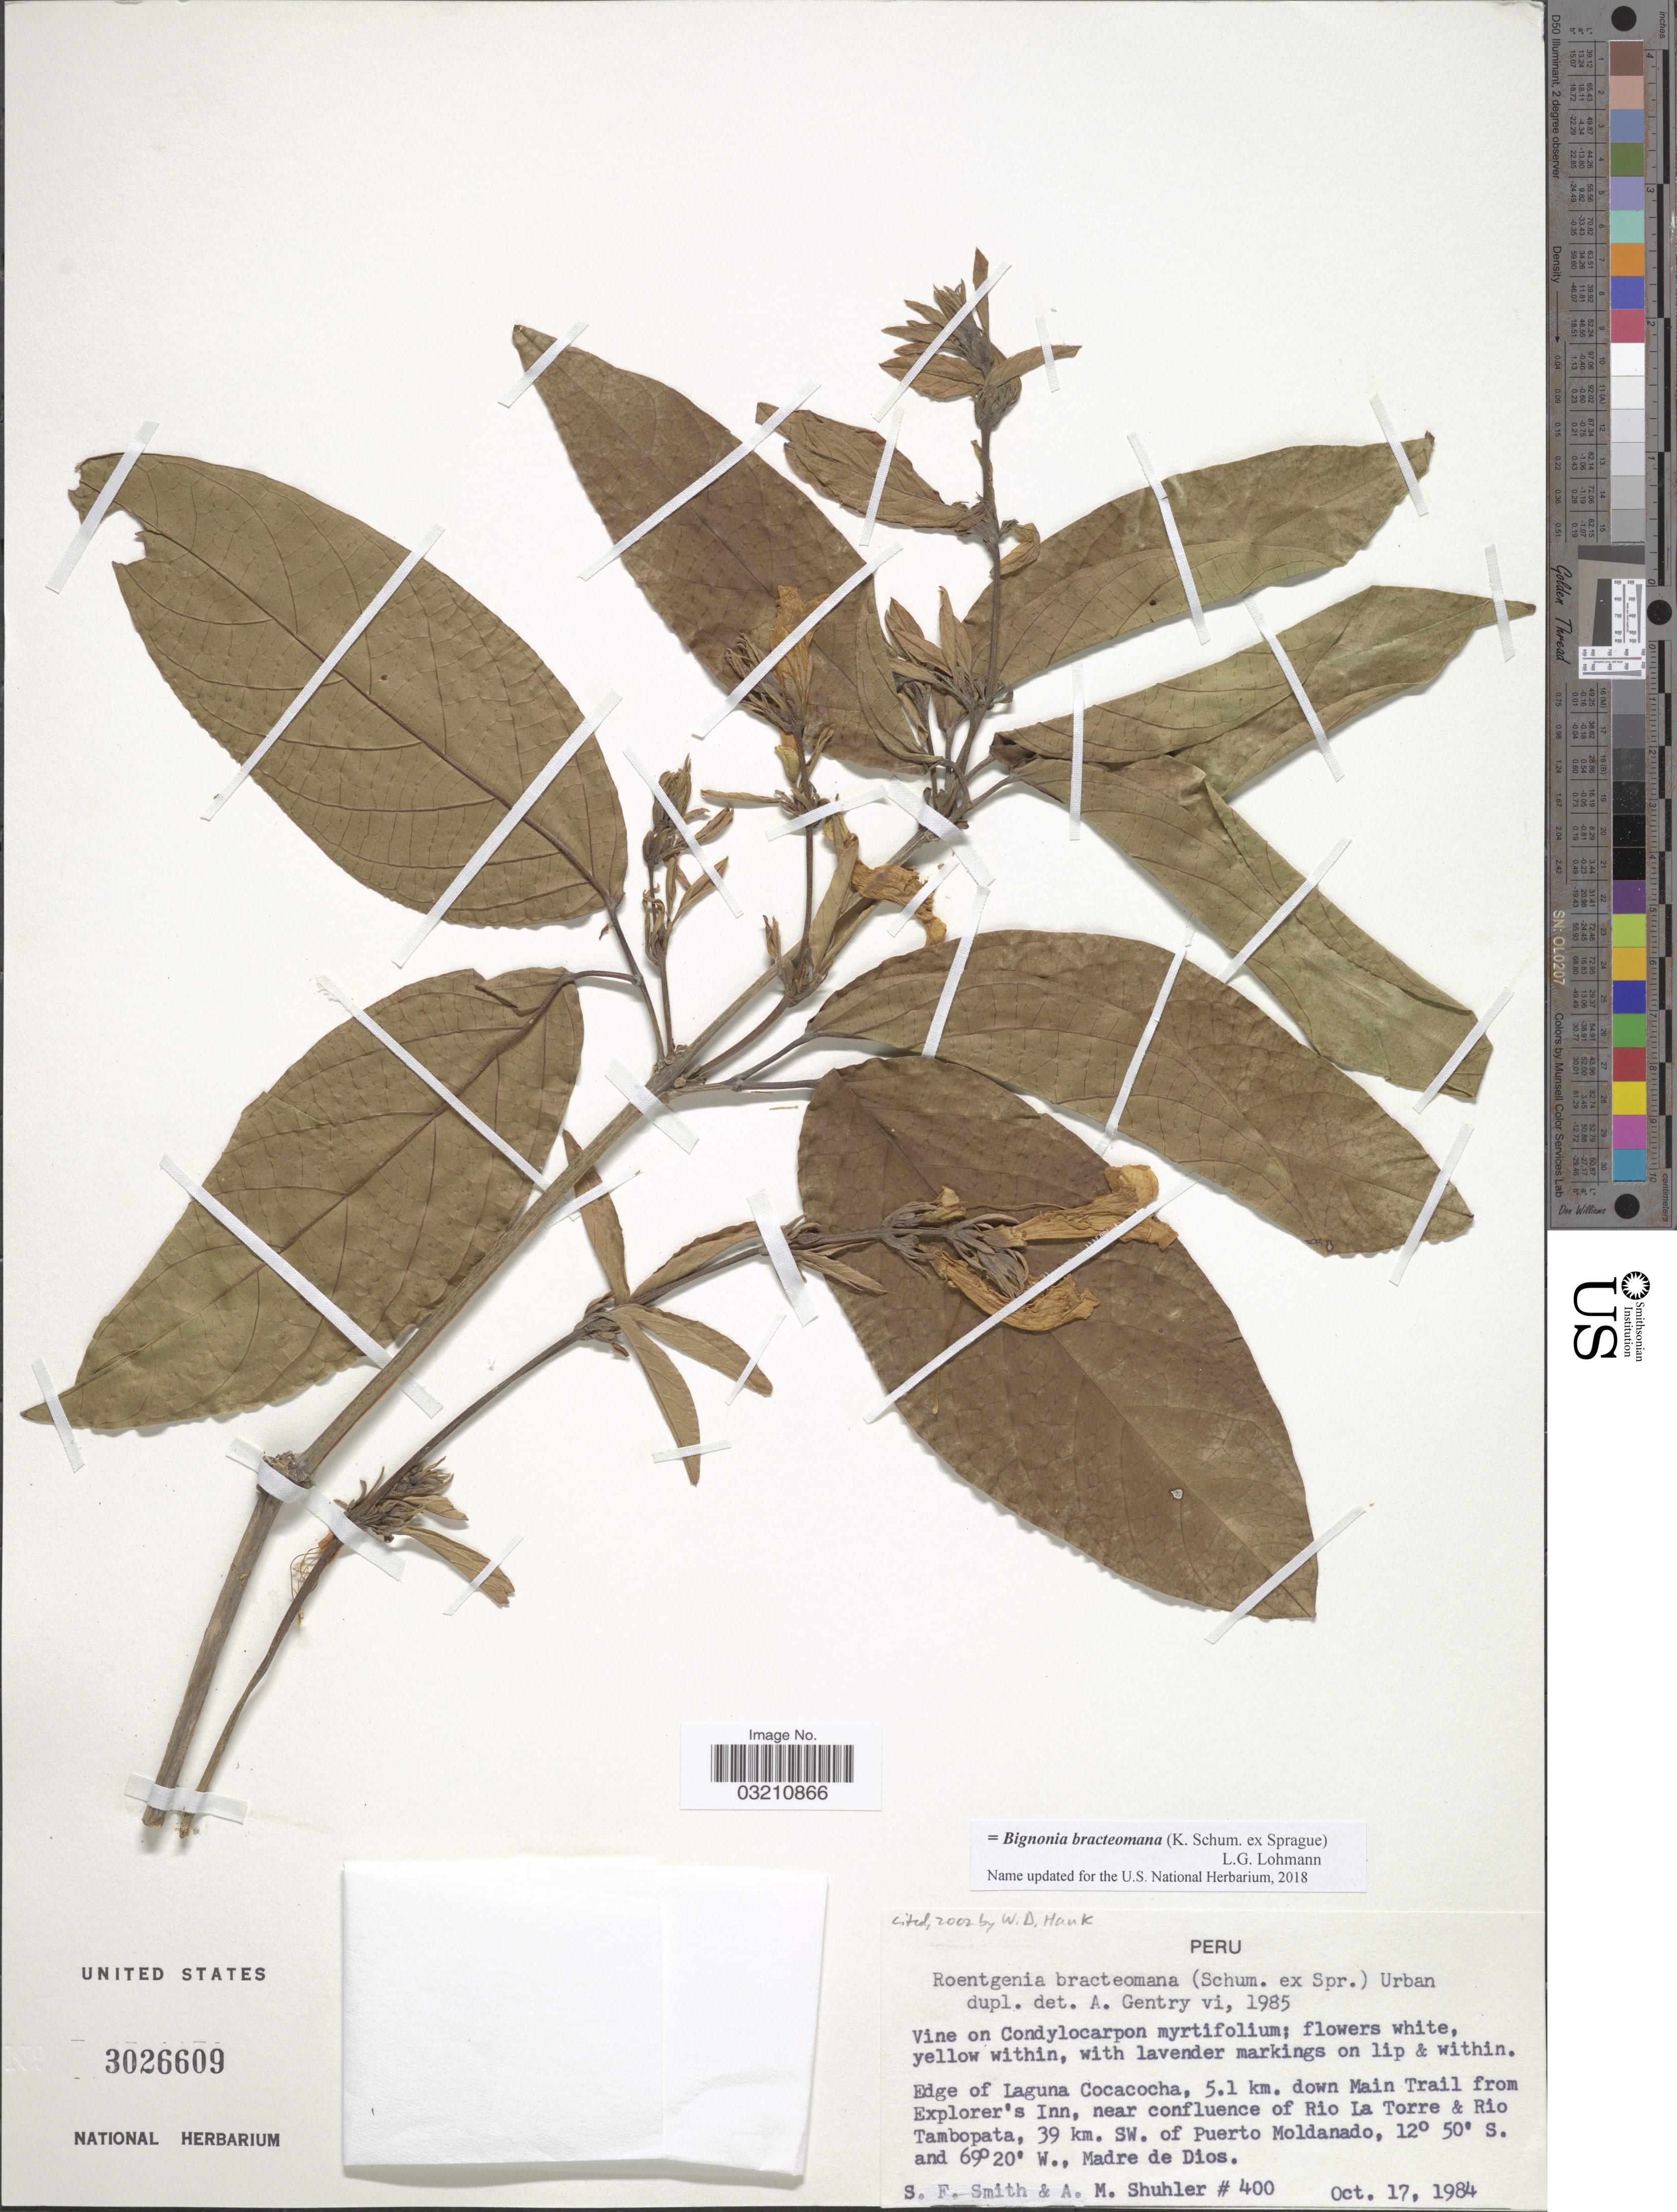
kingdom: Plantae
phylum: Tracheophyta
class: Magnoliopsida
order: Lamiales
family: Bignoniaceae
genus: Bignonia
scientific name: Bignonia bracteomana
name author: L.G. Lohmann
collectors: S.F. Smith & A. Shuhler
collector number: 400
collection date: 1984-10-17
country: Peru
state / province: Madre de Dios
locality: Edge of Laguna Cocacocha, 5.1 km. down Main Trail from Explorer's Inn, near confluence of Rio La Torre & Rio Tambopata, 39 km. SW. of Puerto Moldanado.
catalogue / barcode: US 3026609